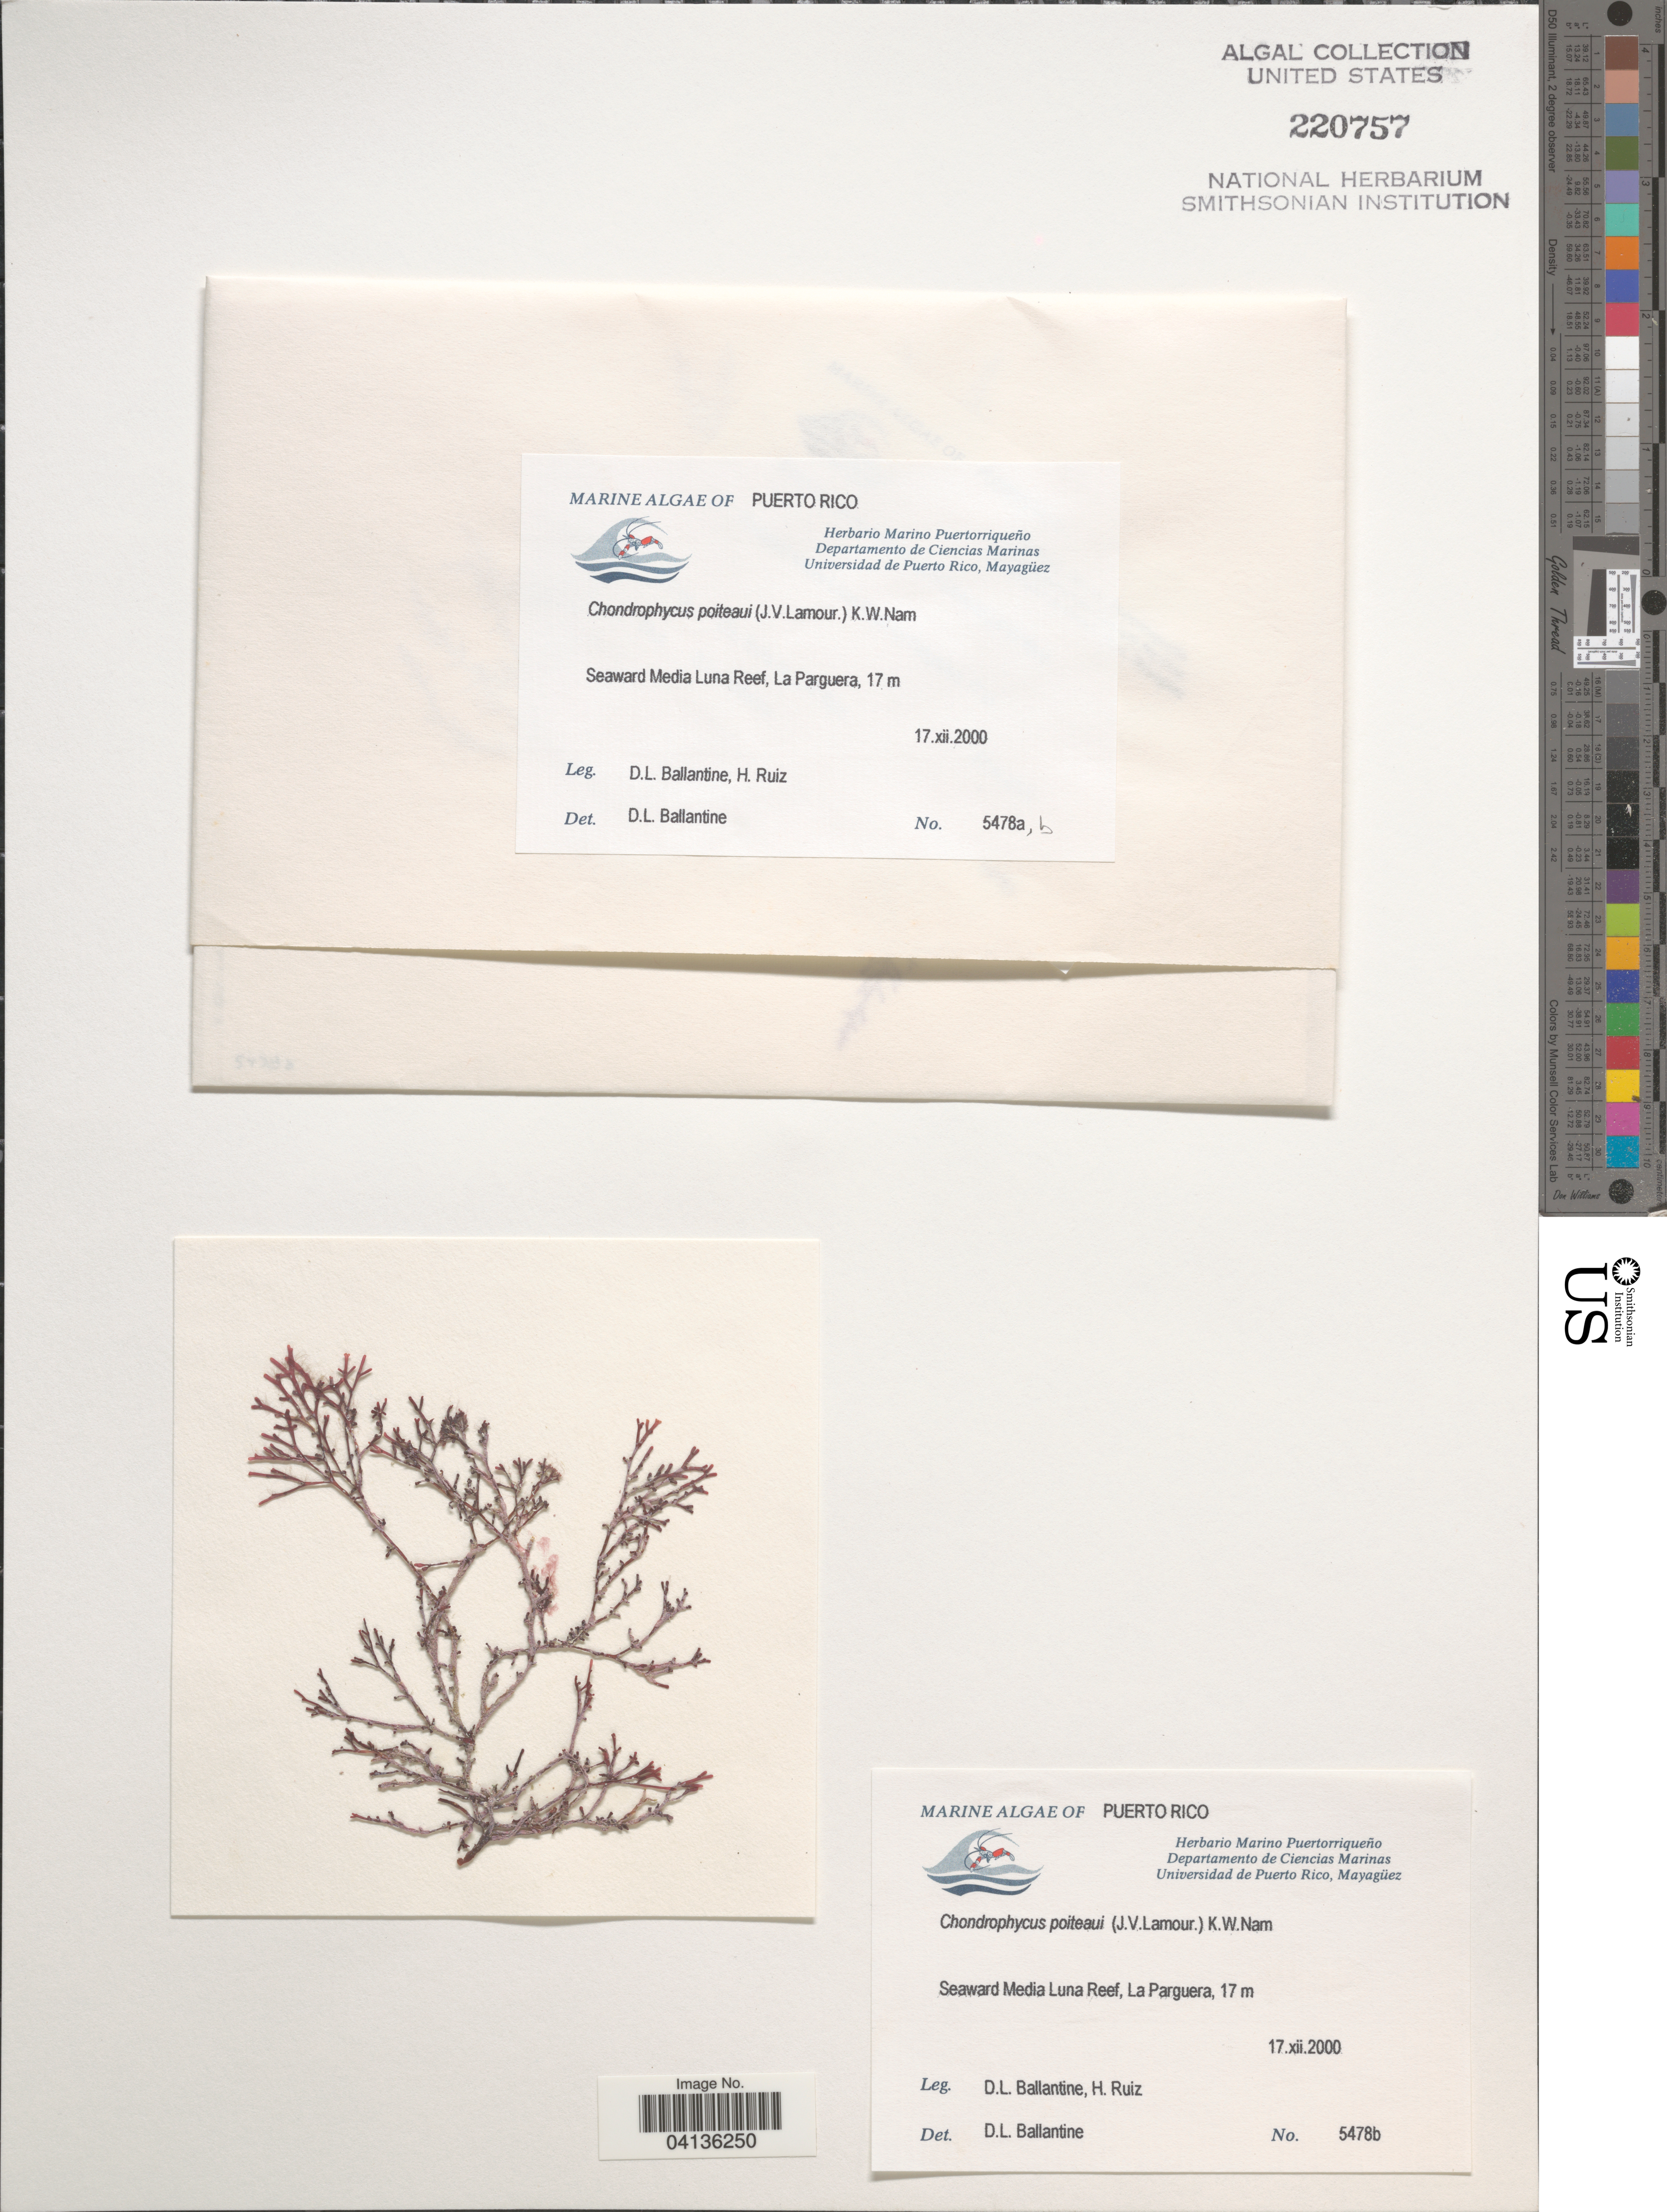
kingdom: Plantae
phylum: Rhodophyta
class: Florideophyceae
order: Ceramiales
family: Rhodomelaceae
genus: Chondrophycus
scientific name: Chondrophycus poiteaui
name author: (J.V.Lamouroux) K.W. Nam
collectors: D.L. Ballantine & H. Ruiz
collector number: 5478a,b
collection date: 2000-12-17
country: Puerto Rico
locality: Seaward Media Luna Reef, La Parguera.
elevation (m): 17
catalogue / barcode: US 220757